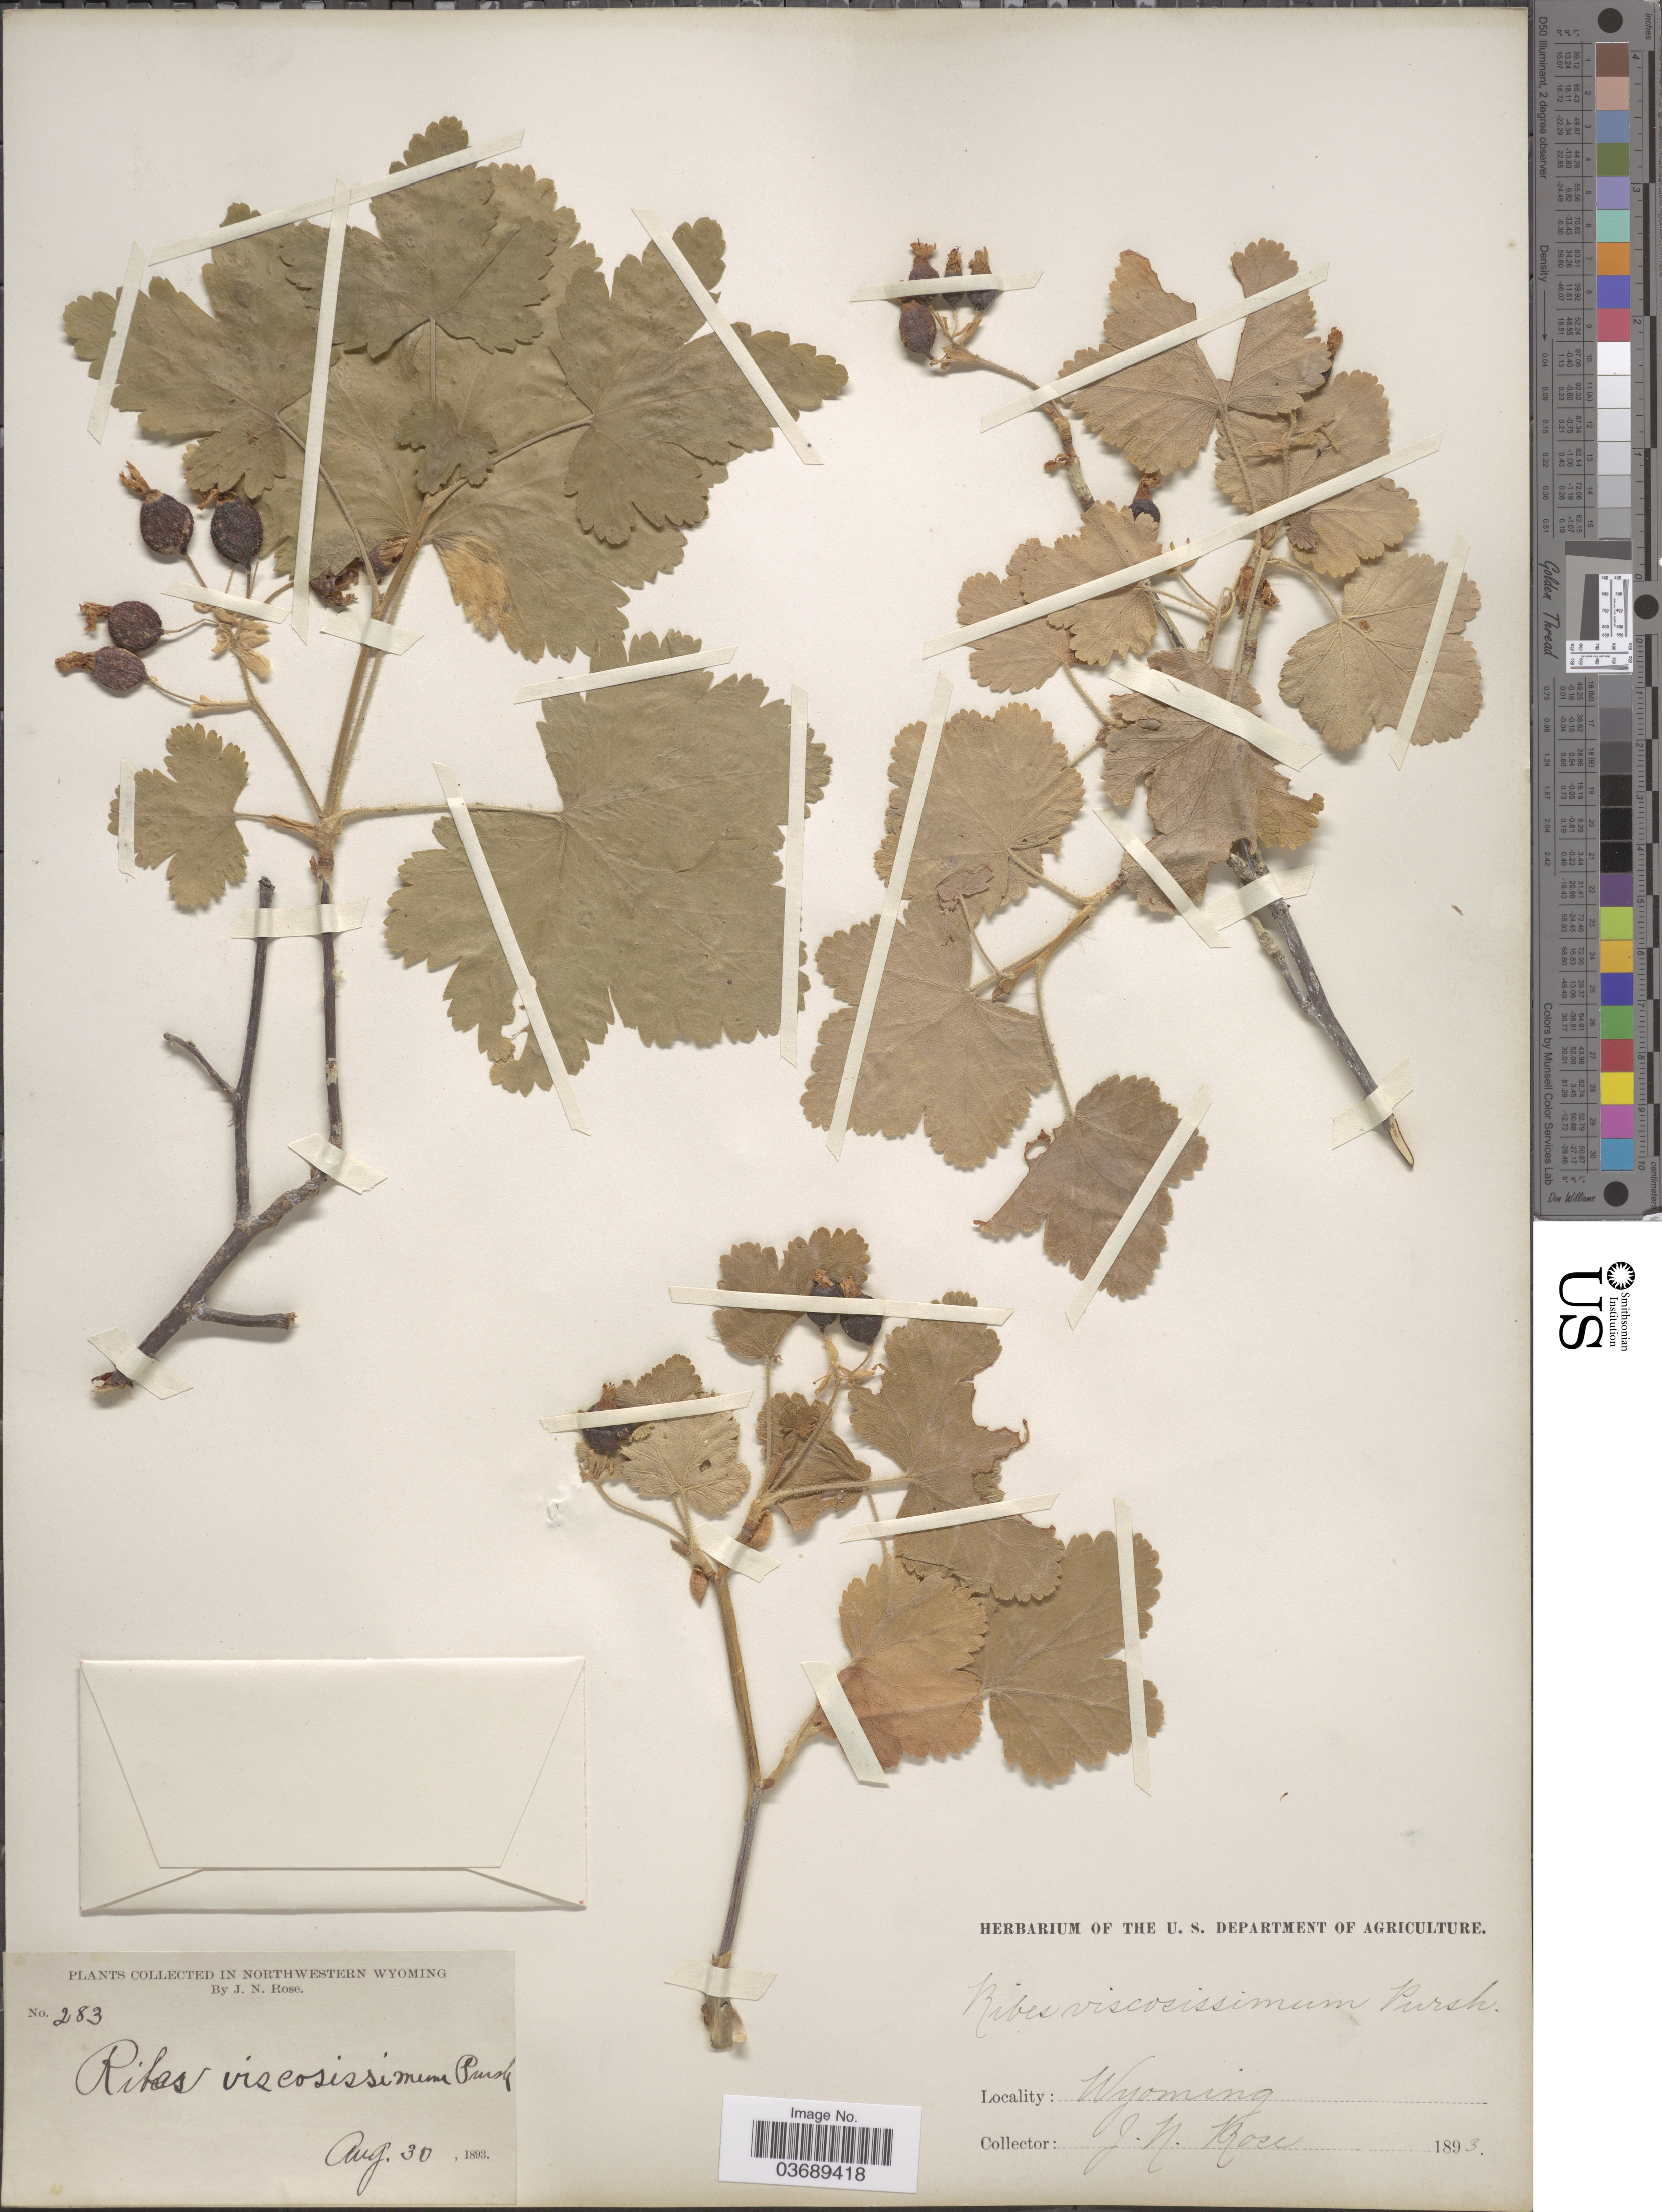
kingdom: Plantae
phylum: Tracheophyta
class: Magnoliopsida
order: Saxifragales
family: Grossulariaceae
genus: Ribes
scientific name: Ribes viscosissimum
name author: Pursh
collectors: J. N. Rose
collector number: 283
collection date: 1893-08-30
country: United States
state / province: Wyoming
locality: Northwestern Wyoming.